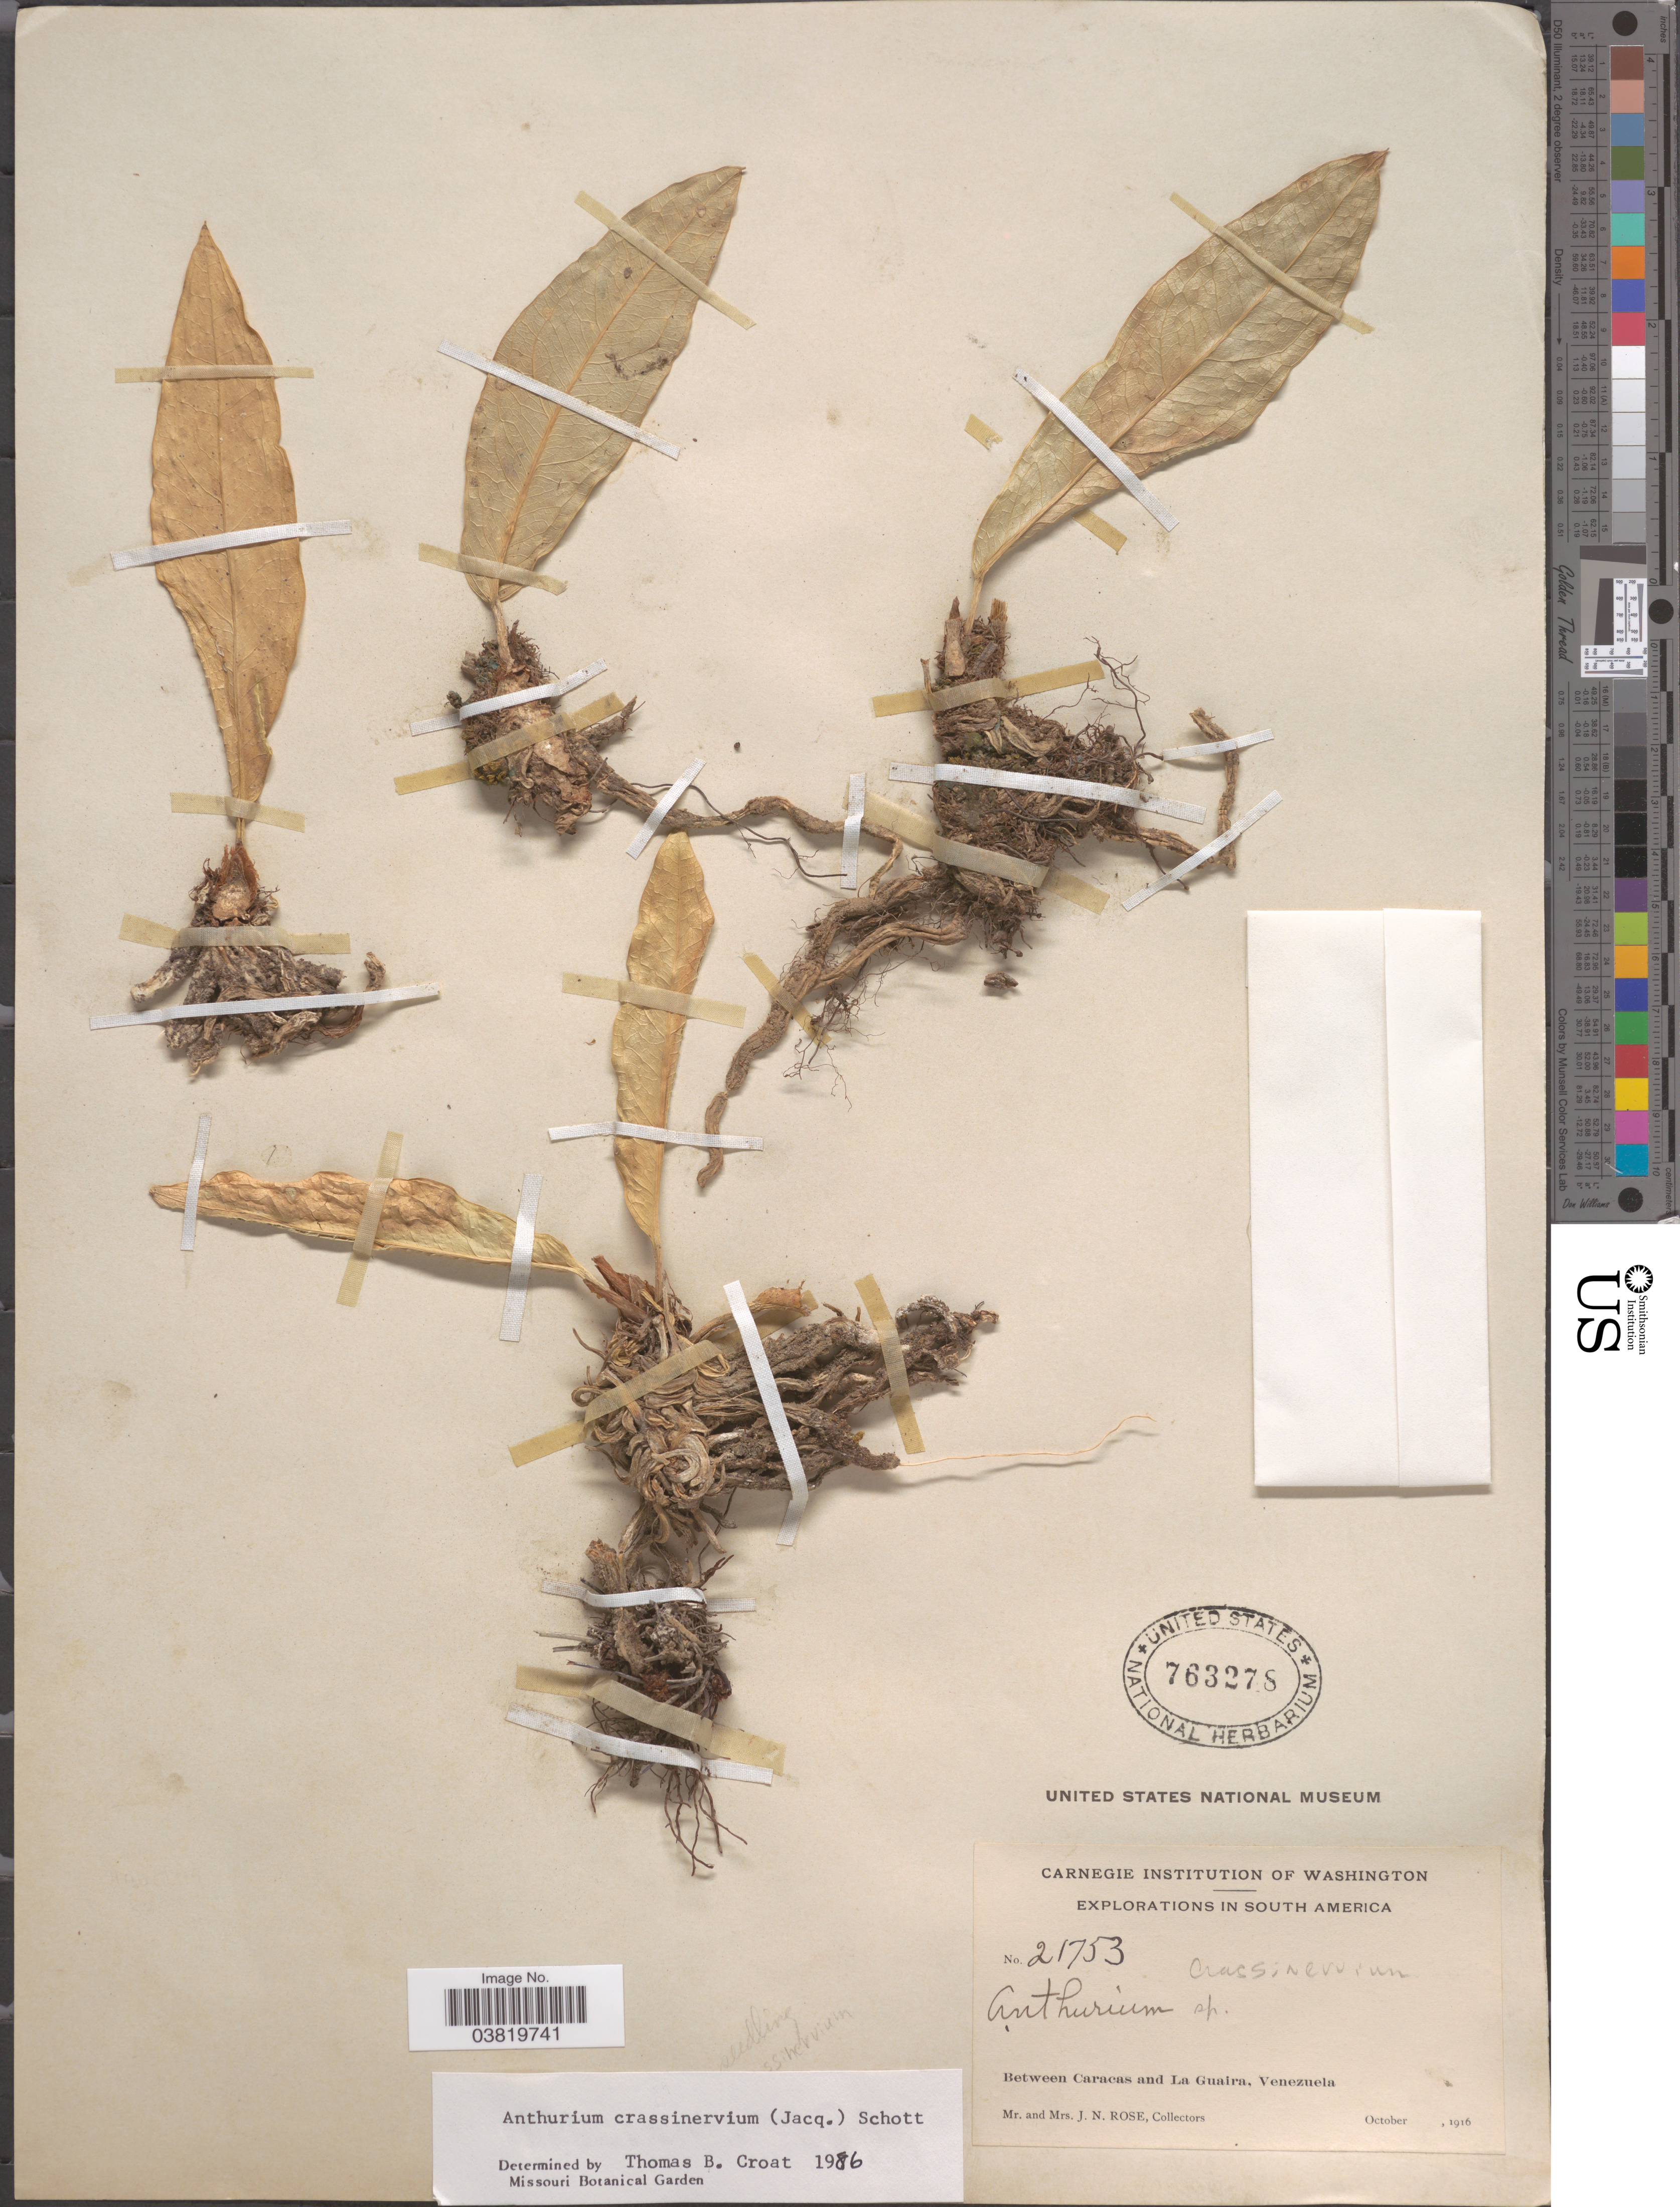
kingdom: Plantae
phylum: Tracheophyta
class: Liliopsida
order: Alismatales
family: Araceae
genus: Anthurium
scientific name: Anthurium crassinervium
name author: (Jacq.) Schott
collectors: J. N. Rose & L. B. Rose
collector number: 21753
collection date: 1916-10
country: Venezuela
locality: Between Caracas and La Guaira.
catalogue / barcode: US 763278